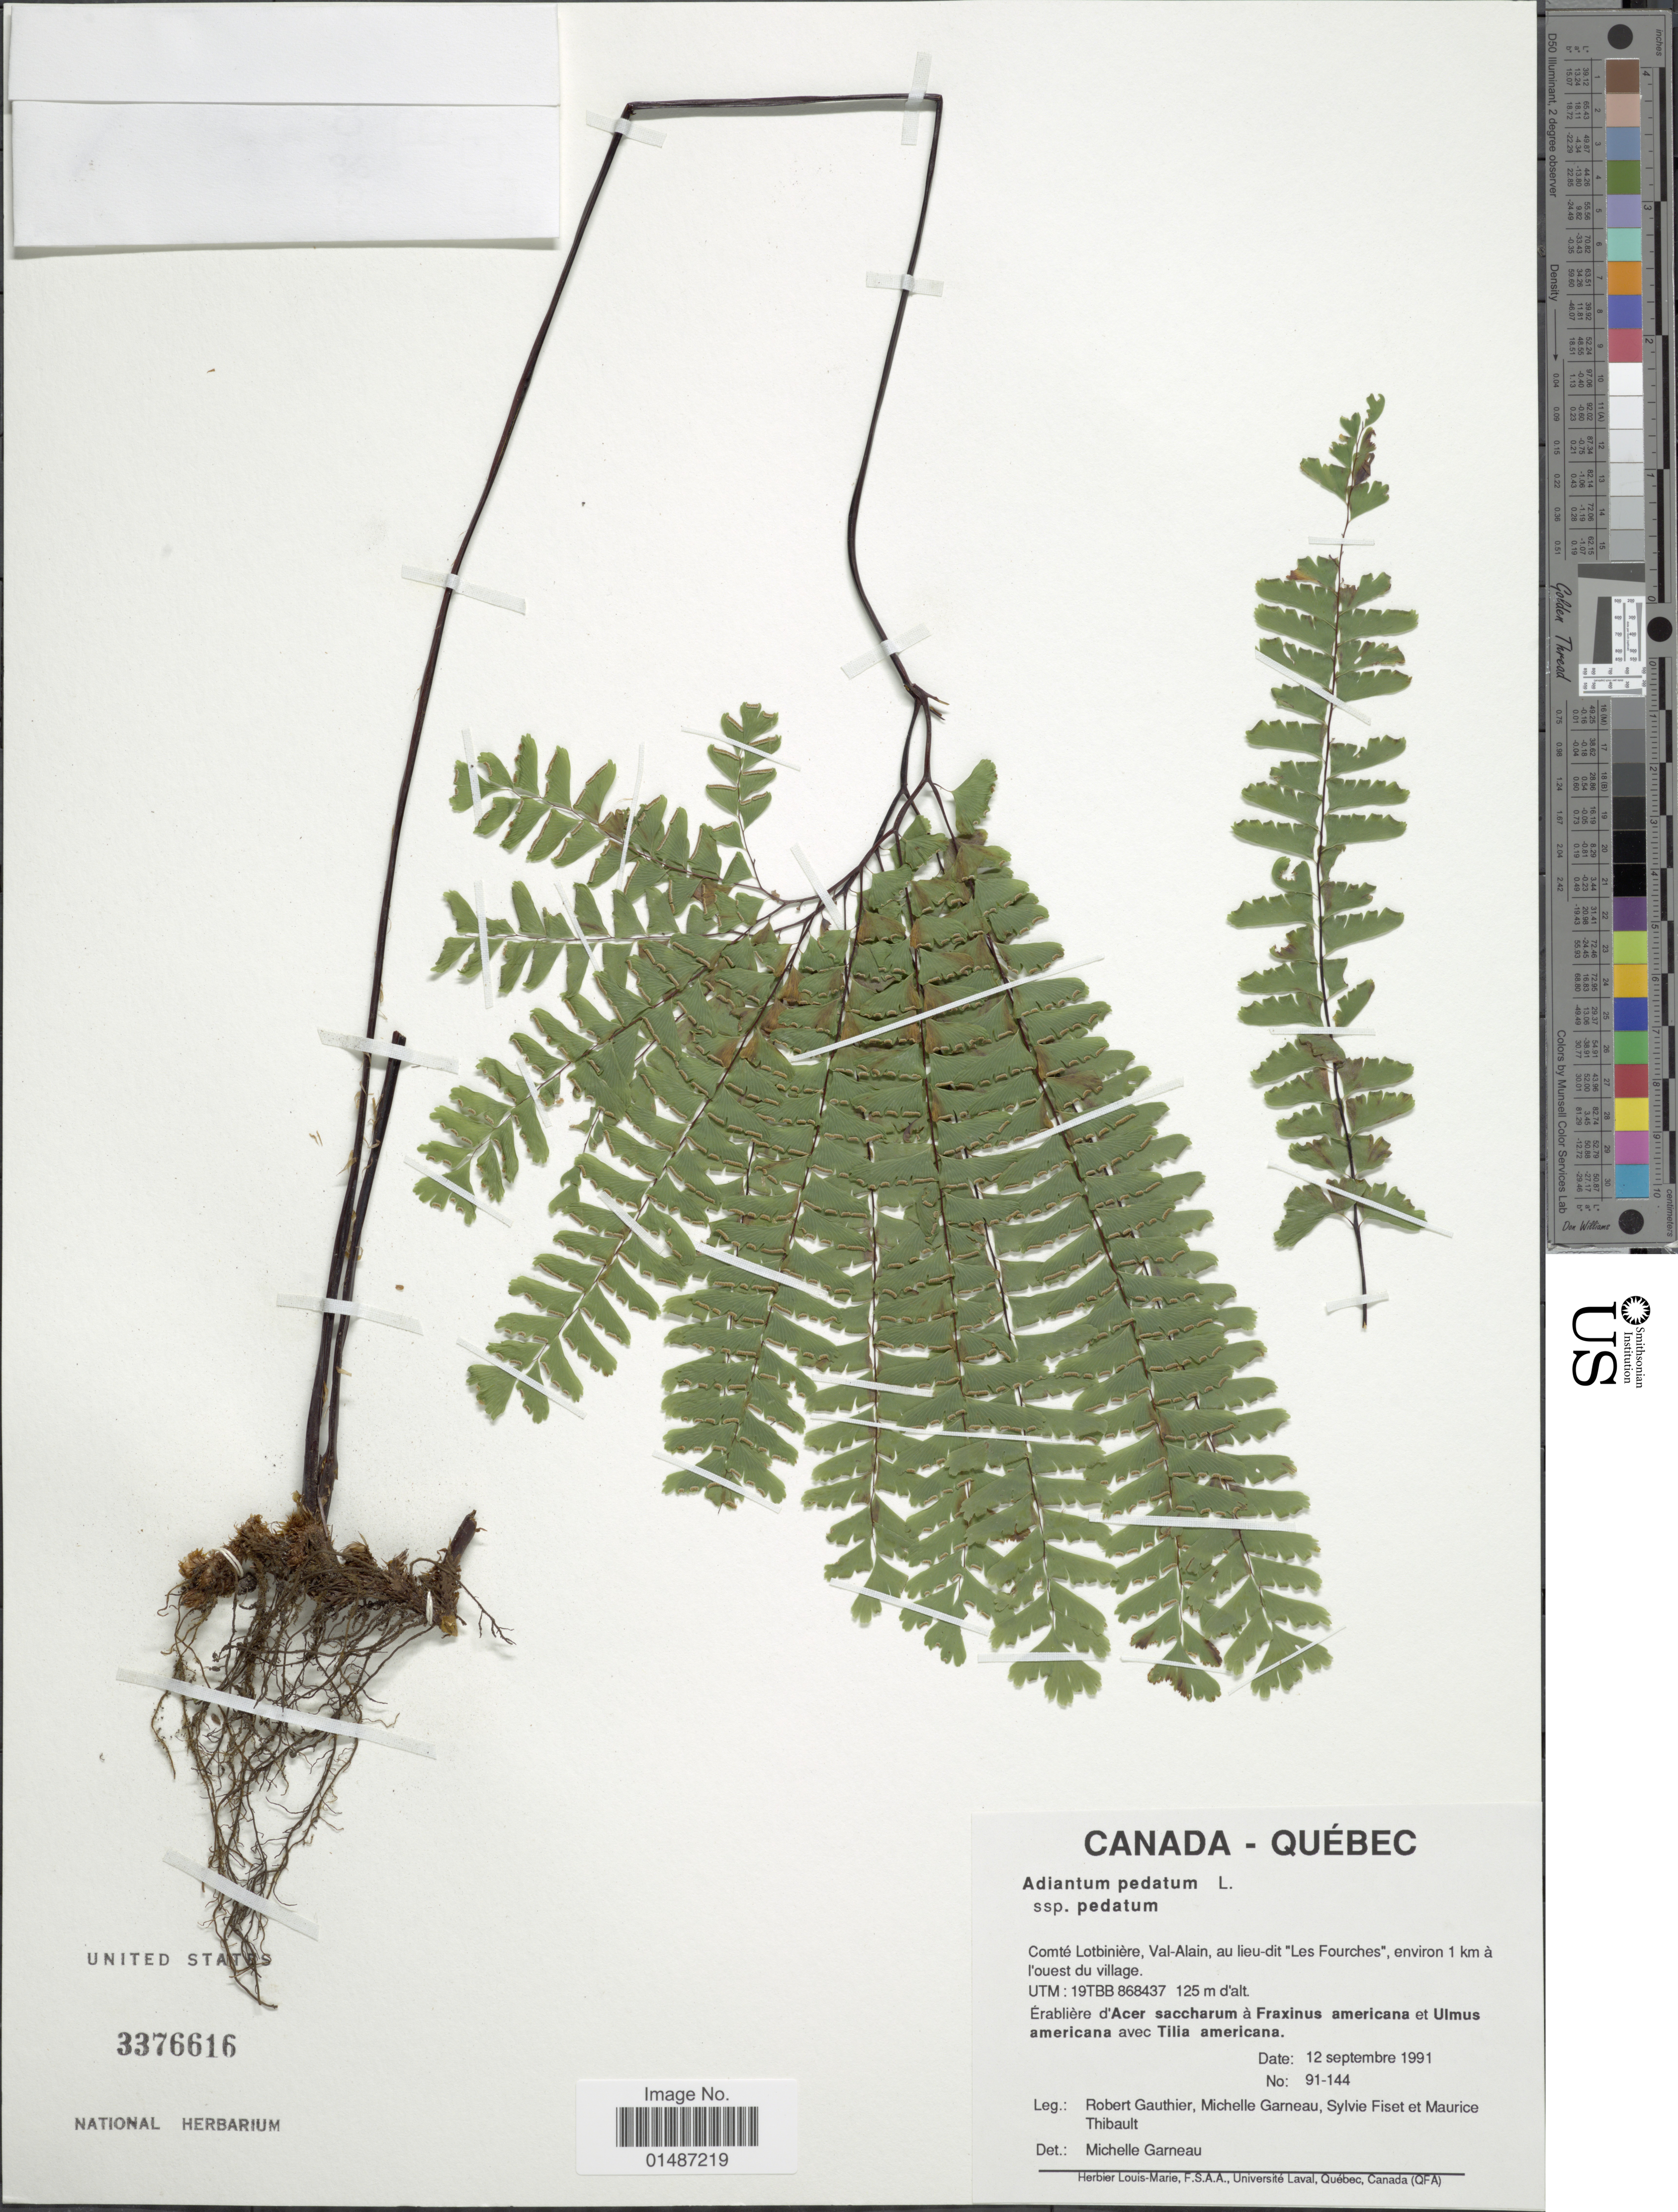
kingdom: Plantae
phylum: Tracheophyta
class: Polypodiopsida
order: Polypodiales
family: Pteridaceae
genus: Adiantum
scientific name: Adiantum pedatum var. pedatum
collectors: R. Gauthier, M. Garneau, S. Fiset & M. Thibault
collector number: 91-144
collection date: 1991-09-12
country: Canada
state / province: Quebec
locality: Comté Lothinière, Val-Alain, au lieu-dit "Les Fourches", environ 1 km à l'ouest du village. UTM: 19TBB 868437.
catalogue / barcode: US 3376616